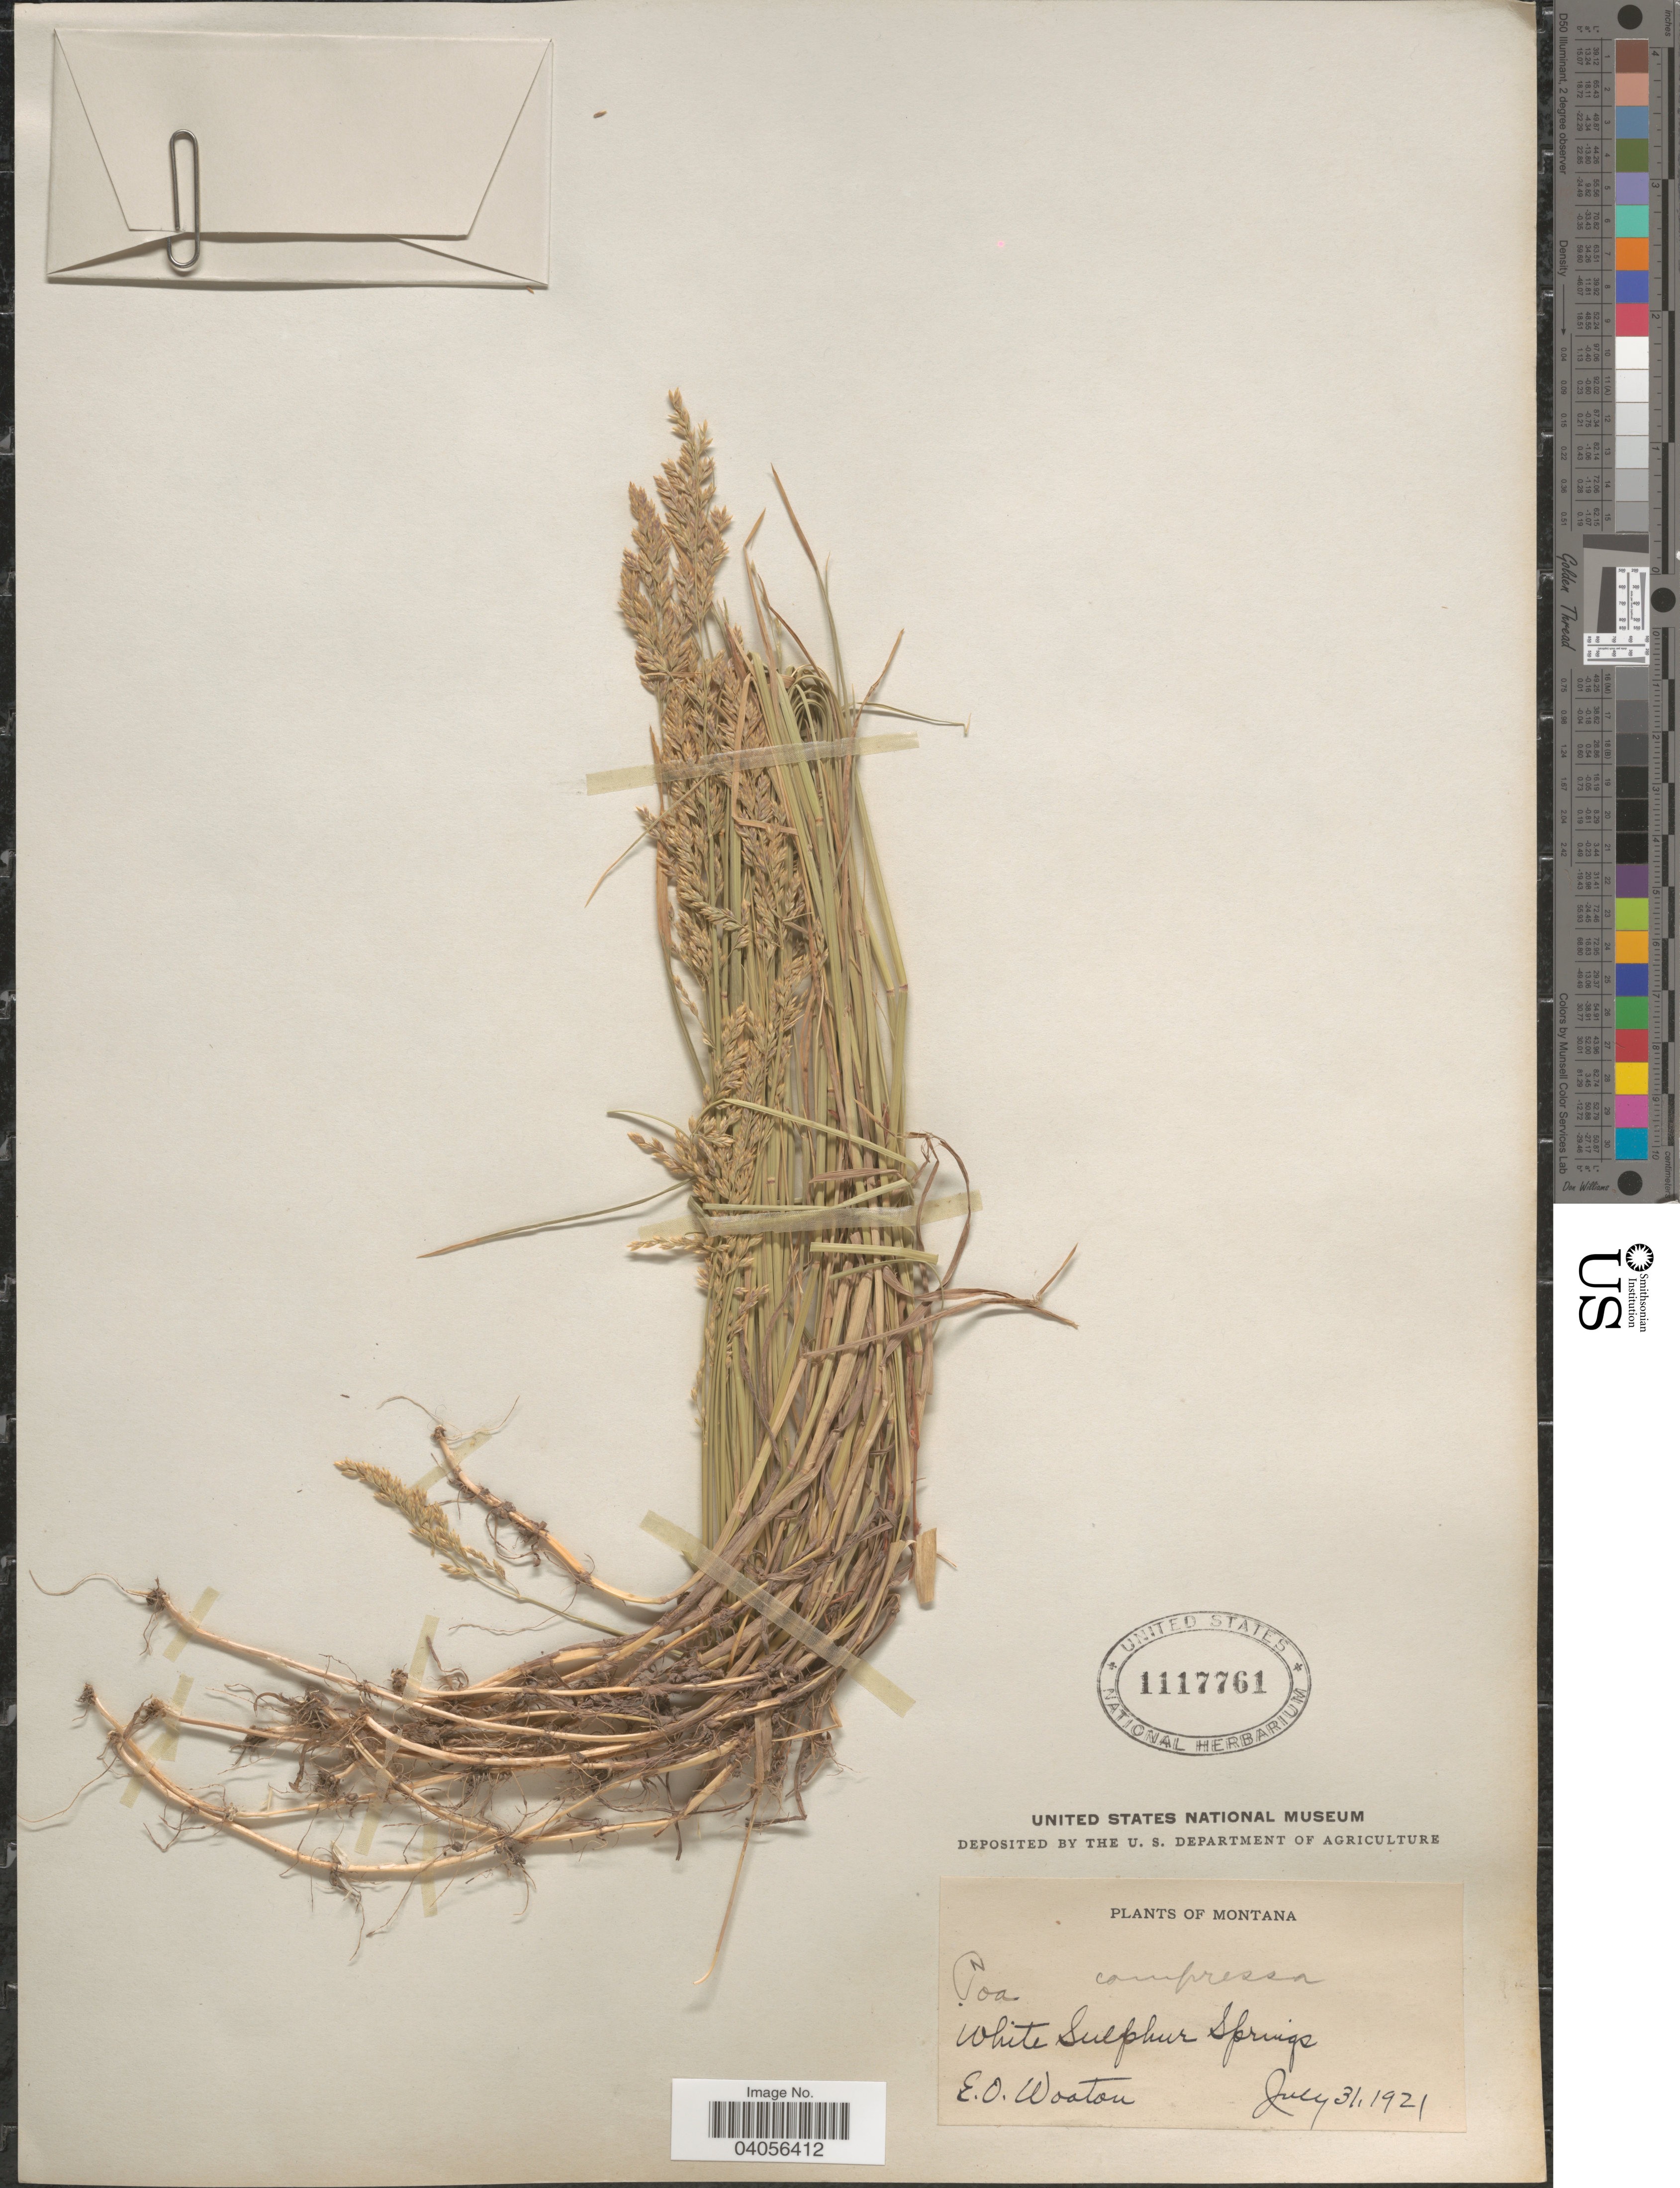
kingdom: Plantae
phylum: Tracheophyta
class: Liliopsida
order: Poales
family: Poaceae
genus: Poa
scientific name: Poa compressa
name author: L.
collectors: E. O. Wooton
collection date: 1921-07-31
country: United States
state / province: Montana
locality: White Sulphur Springs.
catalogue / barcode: US 1117761